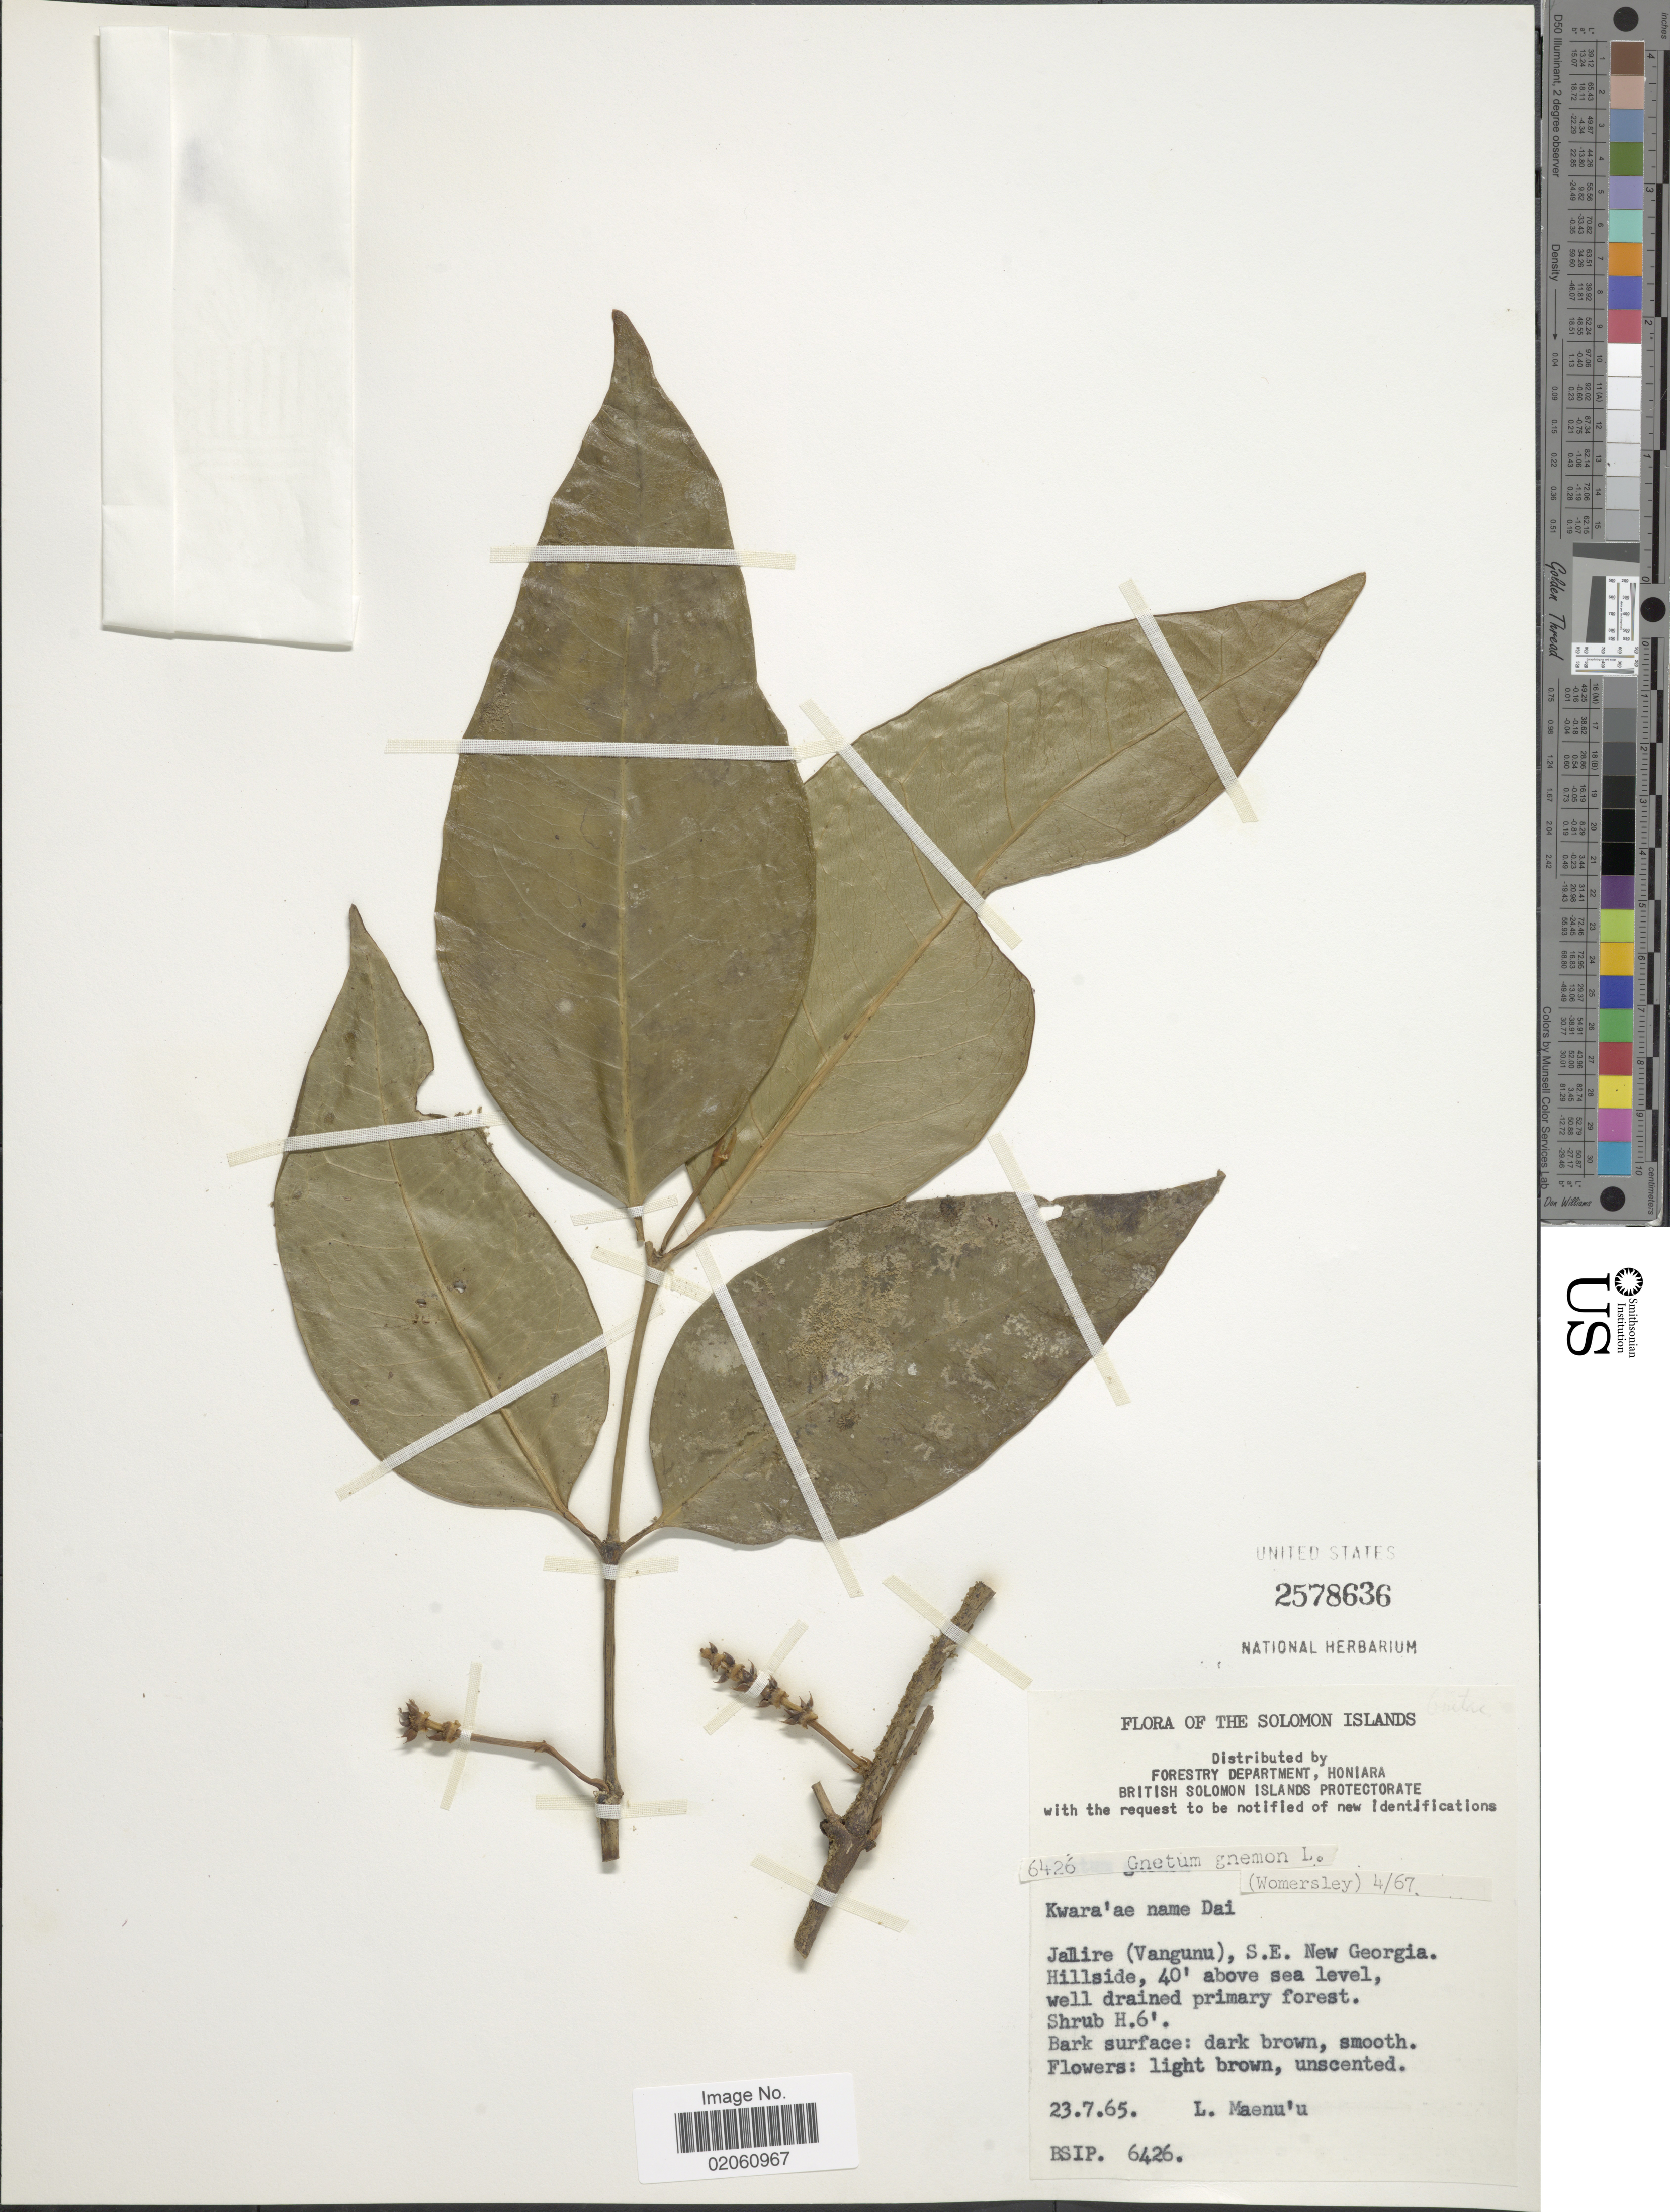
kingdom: Plantae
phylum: Tracheophyta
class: Gnetopsida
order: Gnetales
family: Gnetaceae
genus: Gnetum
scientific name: Gnetum gnemon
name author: L.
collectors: L. Maenu'u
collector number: BSIP 6426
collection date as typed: Transcribed d/m/y: 23/7/65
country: Solomon Islands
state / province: Solomon Islands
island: New Georgia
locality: Jallire (Vangunu), S.E. New Georgia. Hillside, 40'well drained primary forest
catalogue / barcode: US 2578636